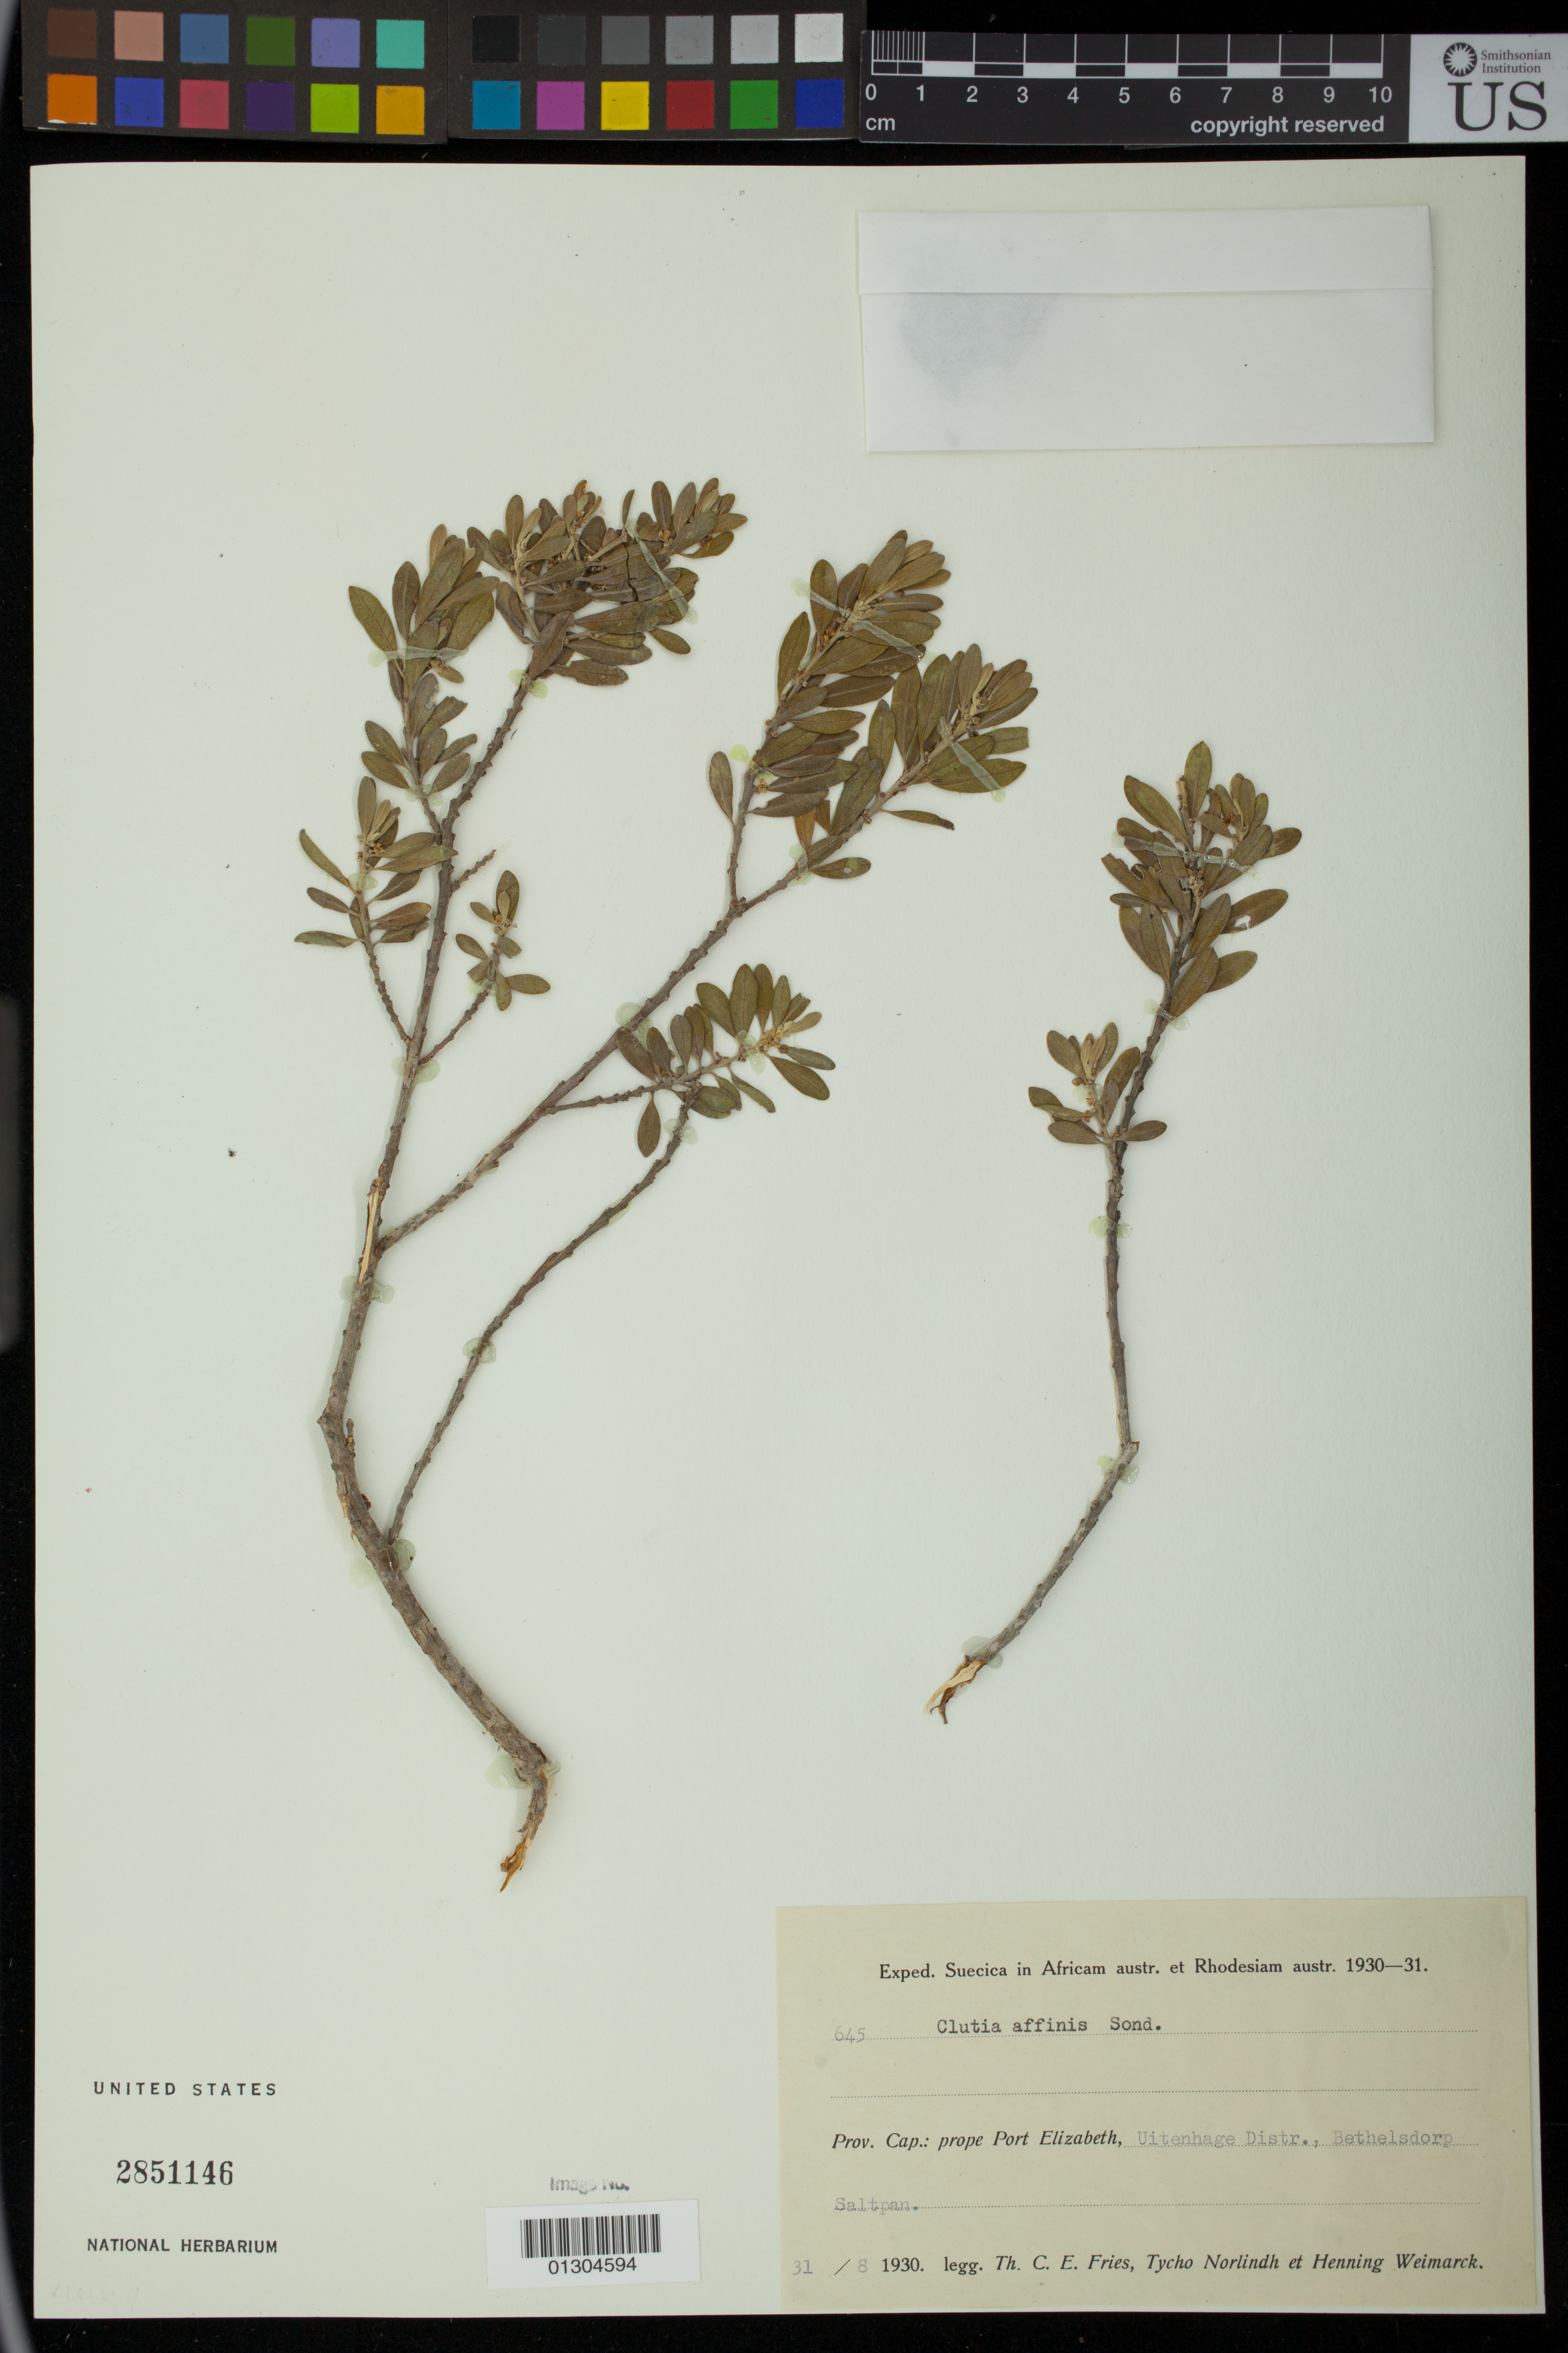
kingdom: Plantae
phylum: Tracheophyta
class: Magnoliopsida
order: Malpighiales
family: Peraceae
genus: Clutia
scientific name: Clutia affinis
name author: Sond.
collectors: T. C. E. Fries, T. Norlindh, T. & H. Weimarck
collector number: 645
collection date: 1930-08-31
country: South Africa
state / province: Eastern Cape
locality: prope Port Elizabeth, Uitenhage Distr. Bethelsdorp Saltpan.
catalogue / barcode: US 2851146